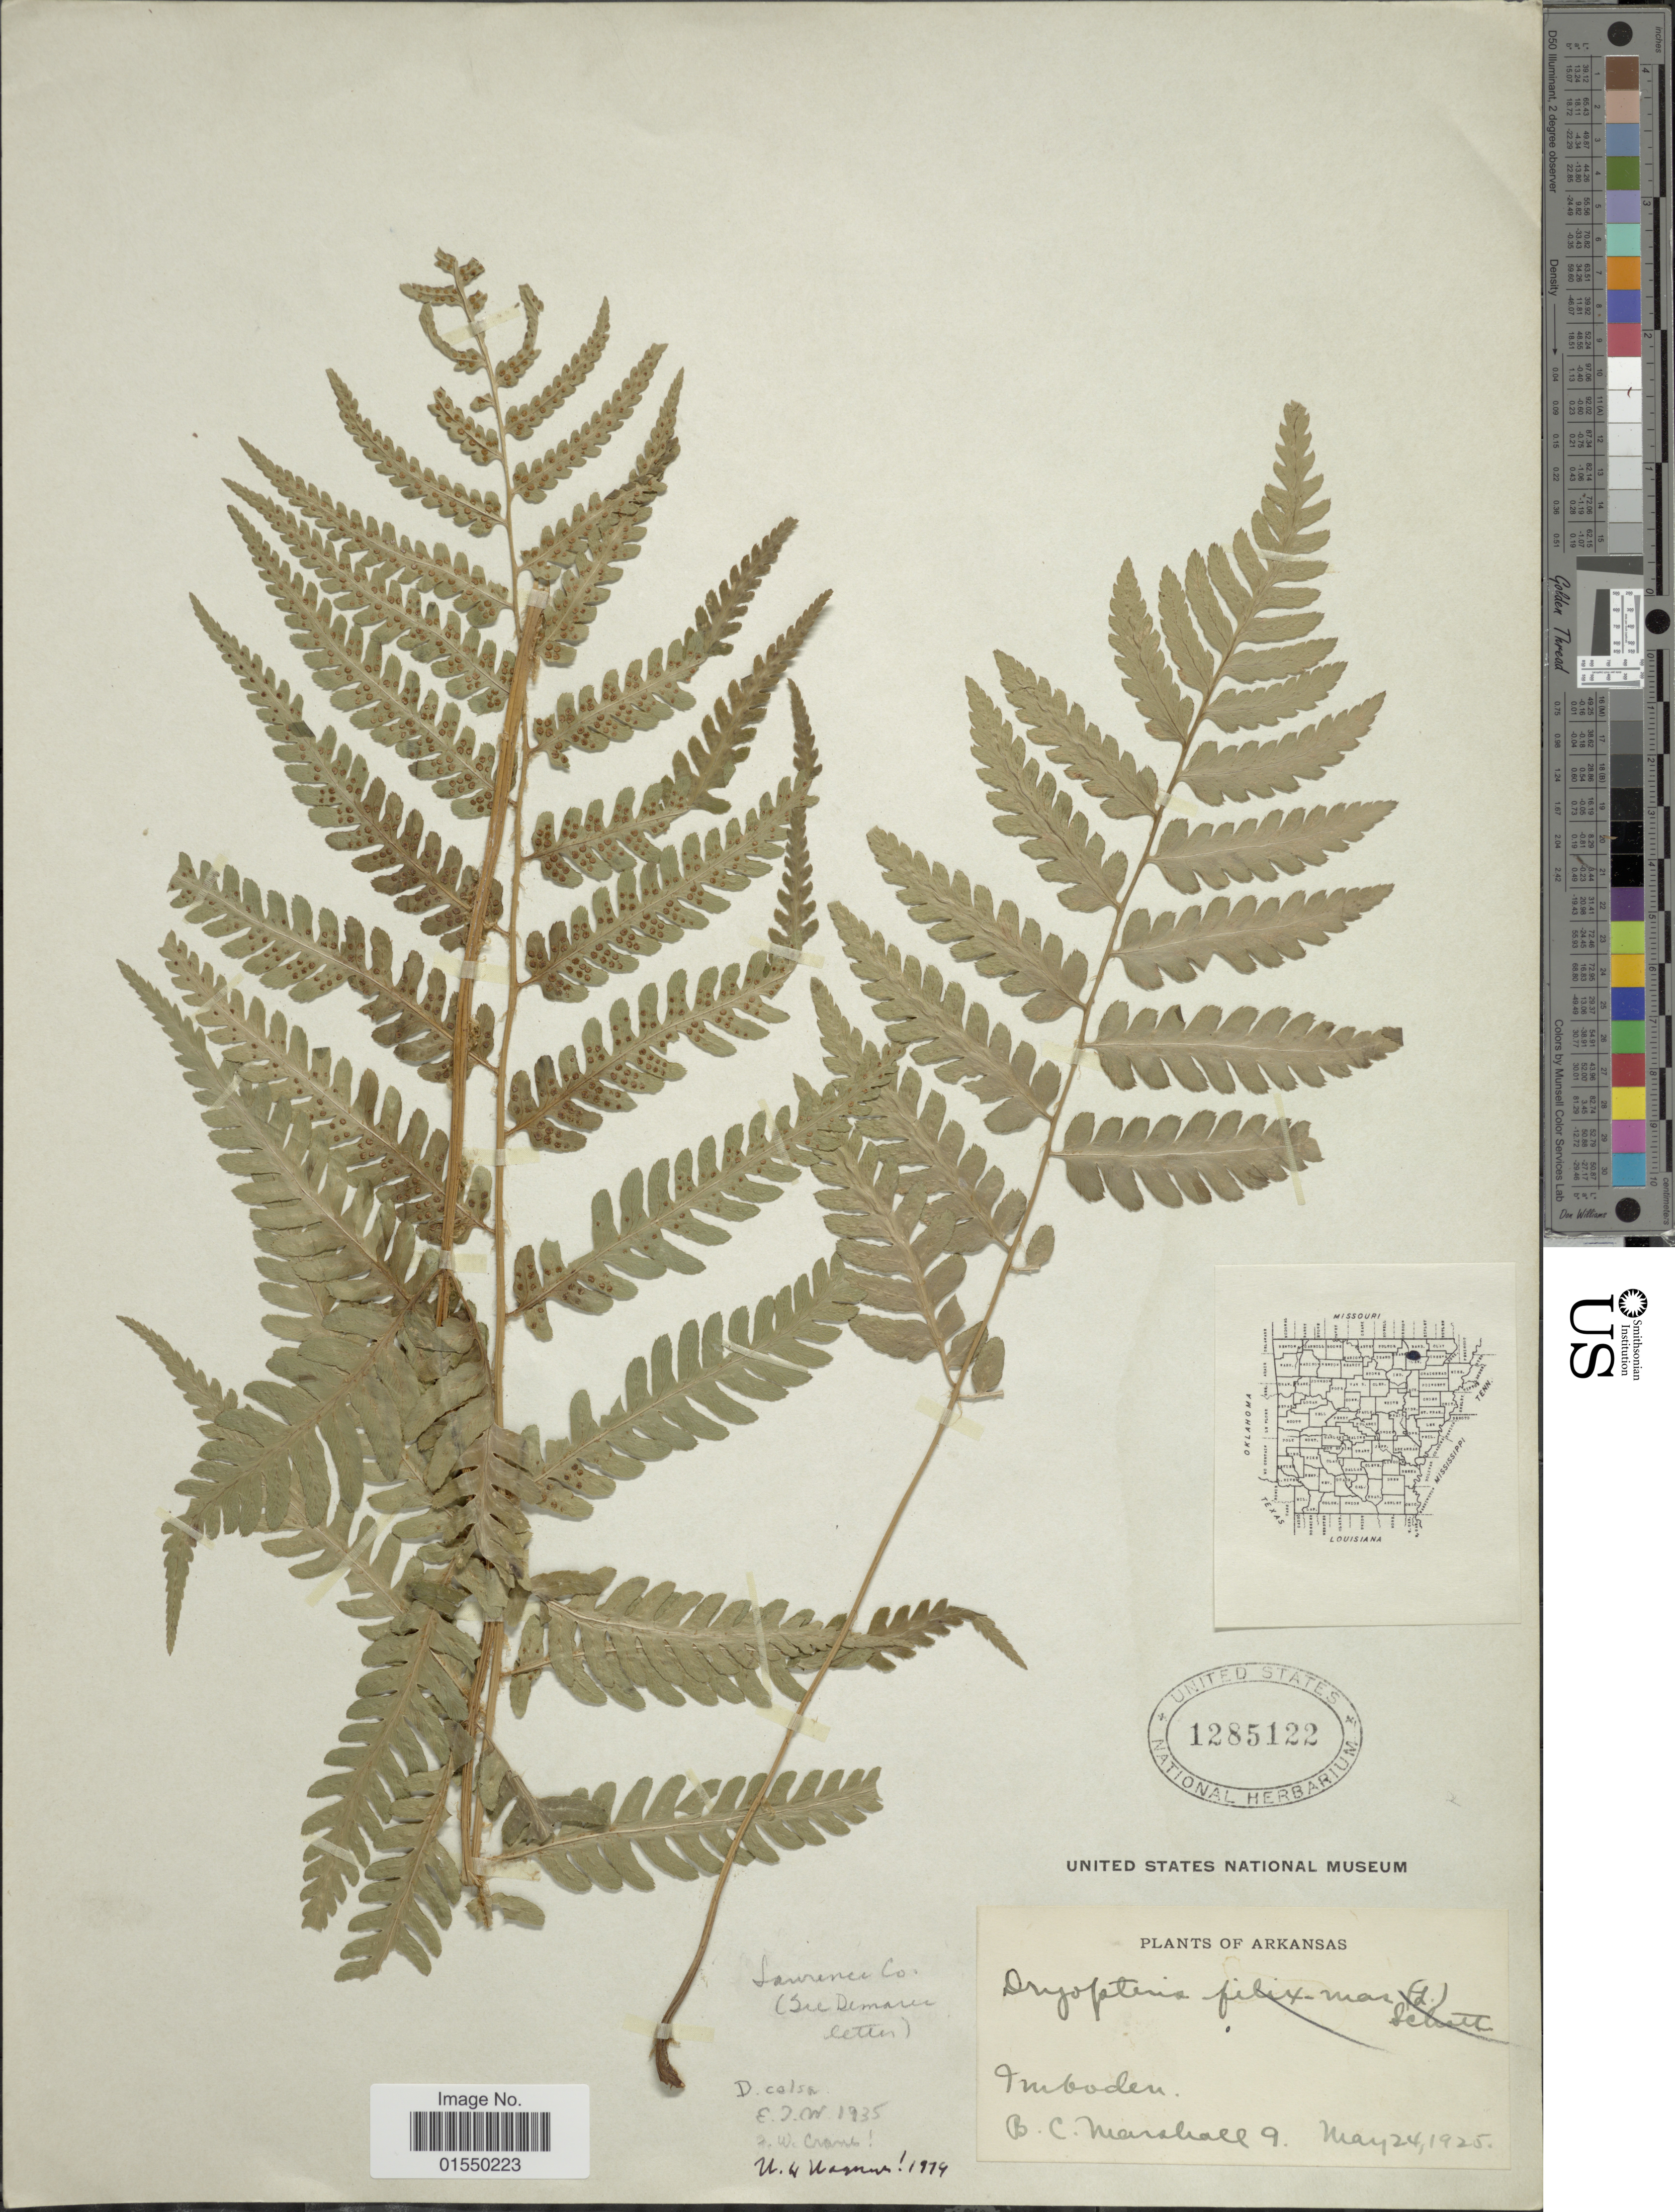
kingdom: Plantae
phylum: Tracheophyta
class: Polypodiopsida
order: Polypodiales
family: Dryopteridaceae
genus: Dryopteris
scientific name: Dryopteris celsa (W. Palmer) Knowlt., W. Palmer & C.L. Pollard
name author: (W. Palmer) Knowlt. et al.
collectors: B. C. Marshall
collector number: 9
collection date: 1925-05-24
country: United States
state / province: Arkansas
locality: Imboden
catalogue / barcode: US 1285122